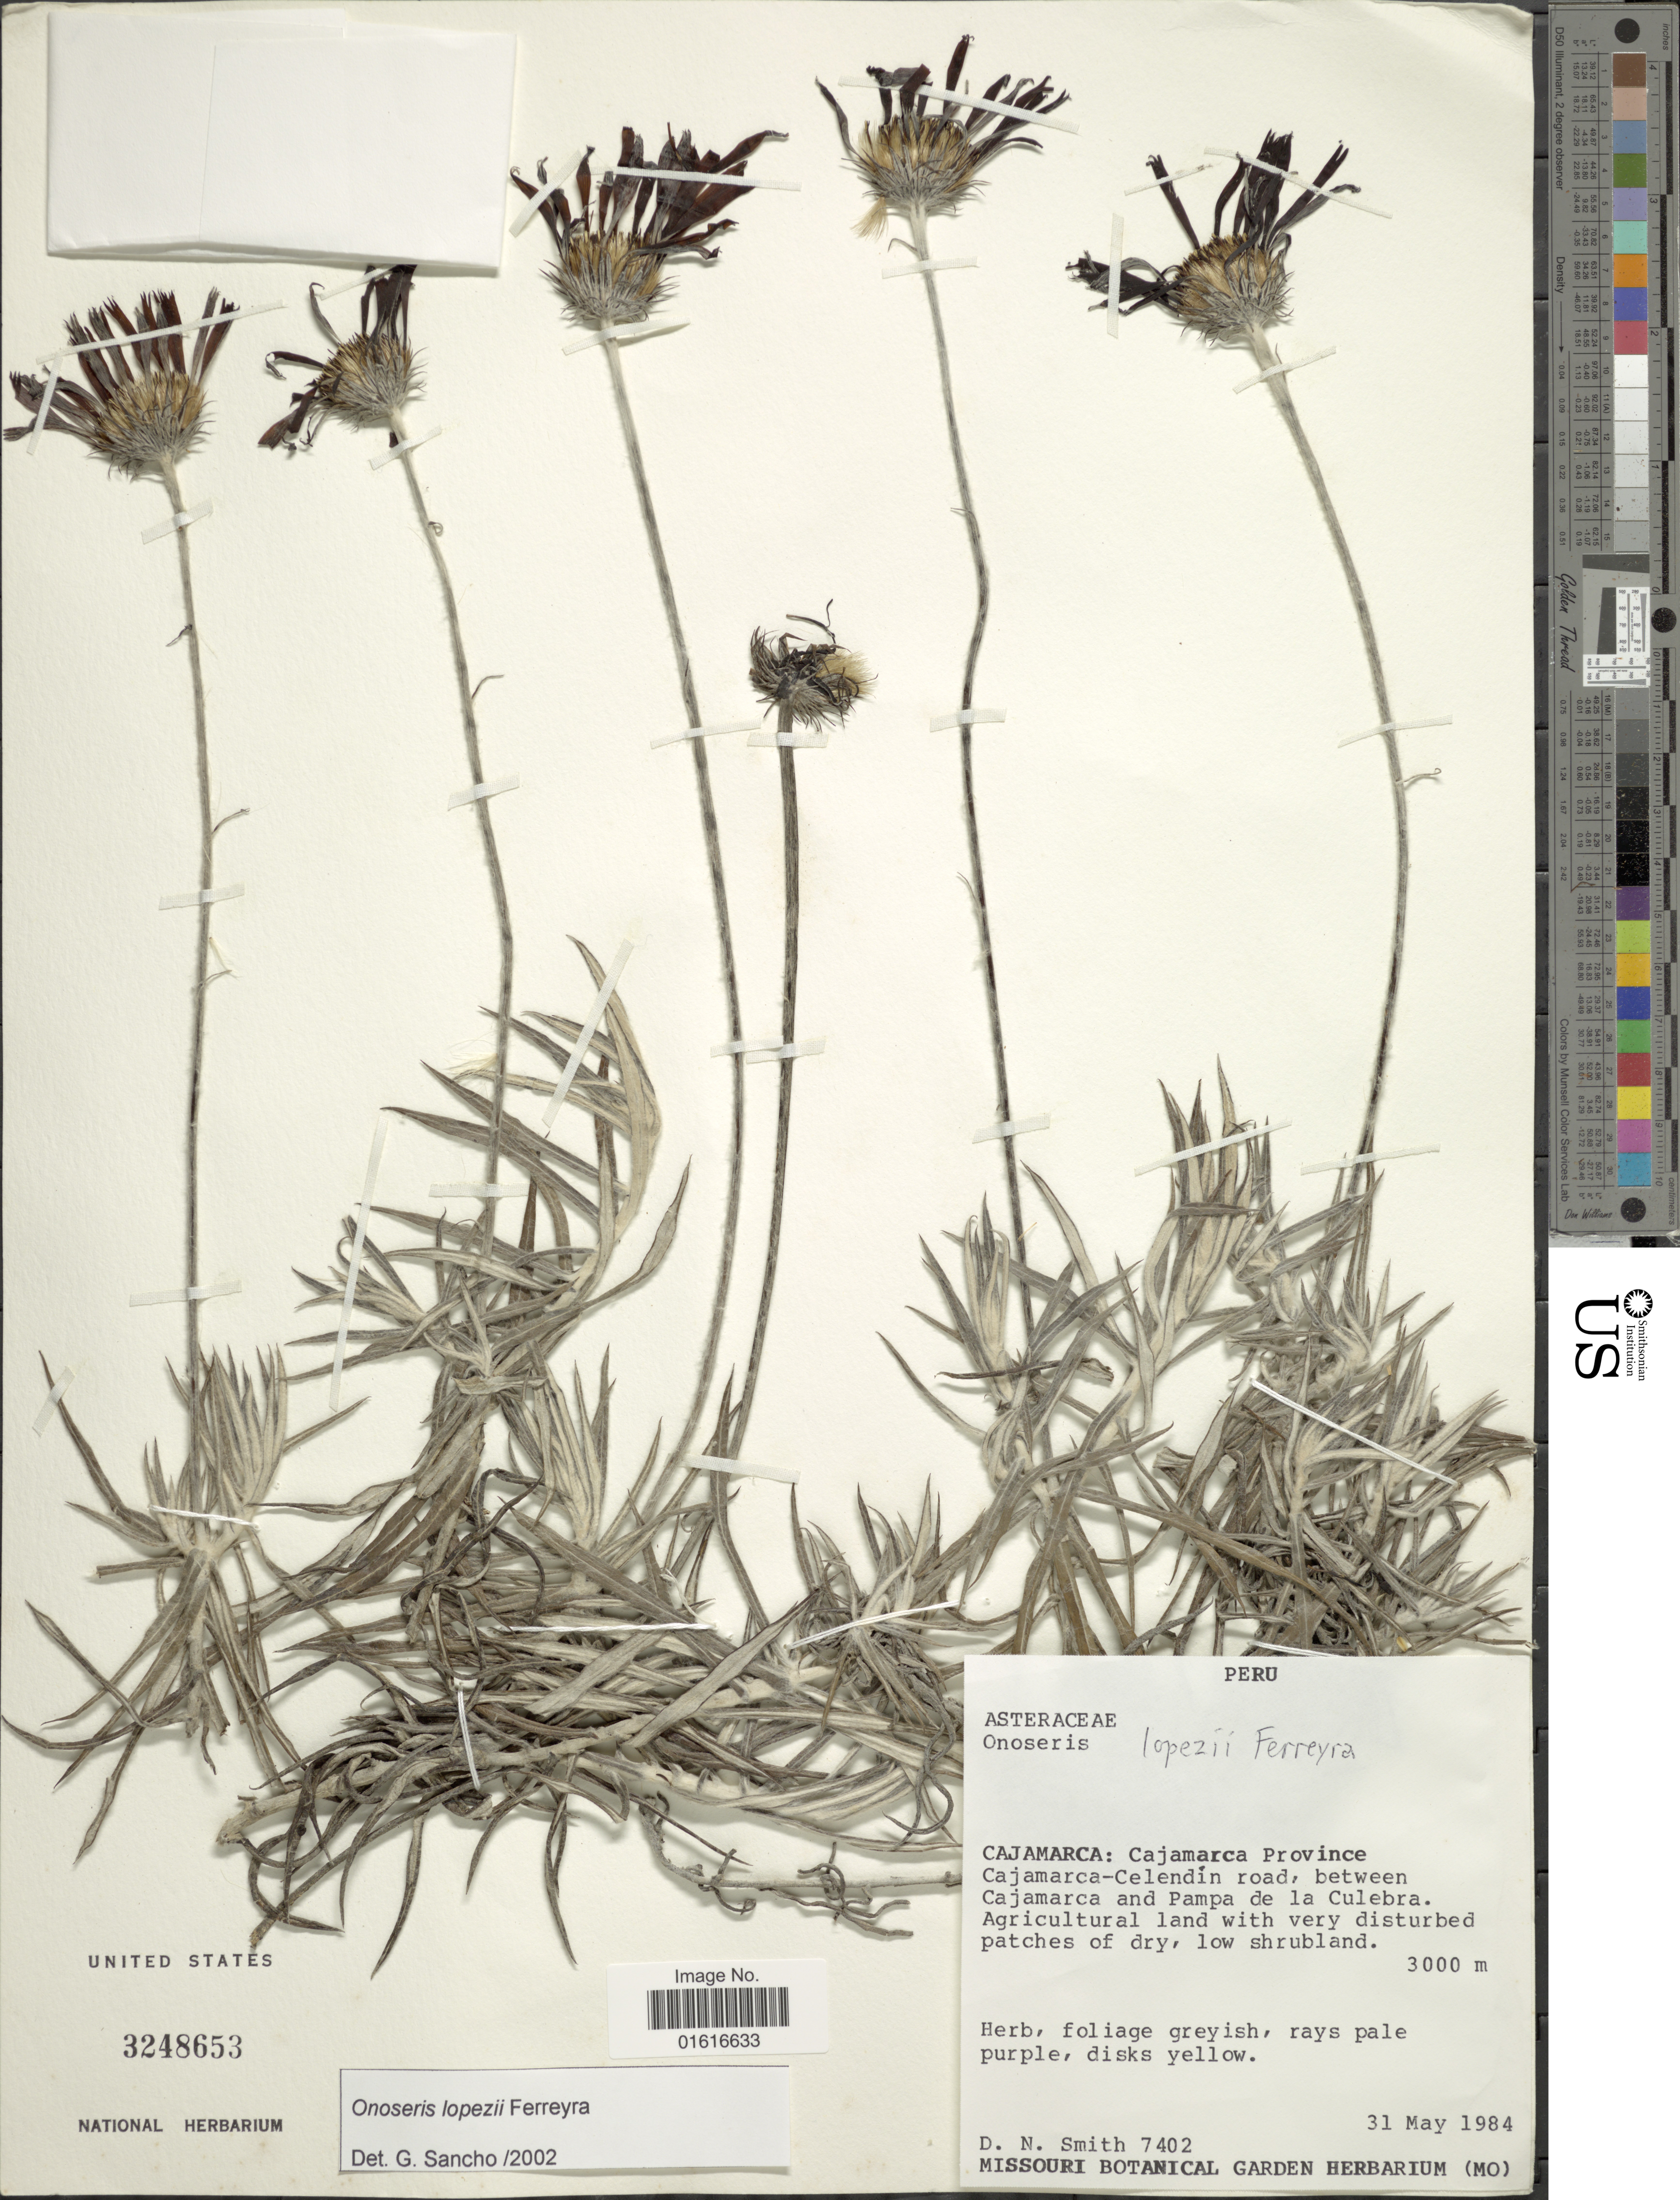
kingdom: Plantae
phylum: Tracheophyta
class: Magnoliopsida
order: Asterales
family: Asteraceae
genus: Onoseris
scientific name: Onoseris lopezii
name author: Ferreyra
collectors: D. Smith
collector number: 7402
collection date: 1984-05-31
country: Peru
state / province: Cajamarca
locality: Cajamarca Province, Cajamarca-Celendin road, between Cajamarca and Pampa de la Culebra.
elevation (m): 3000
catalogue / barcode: US 3248653